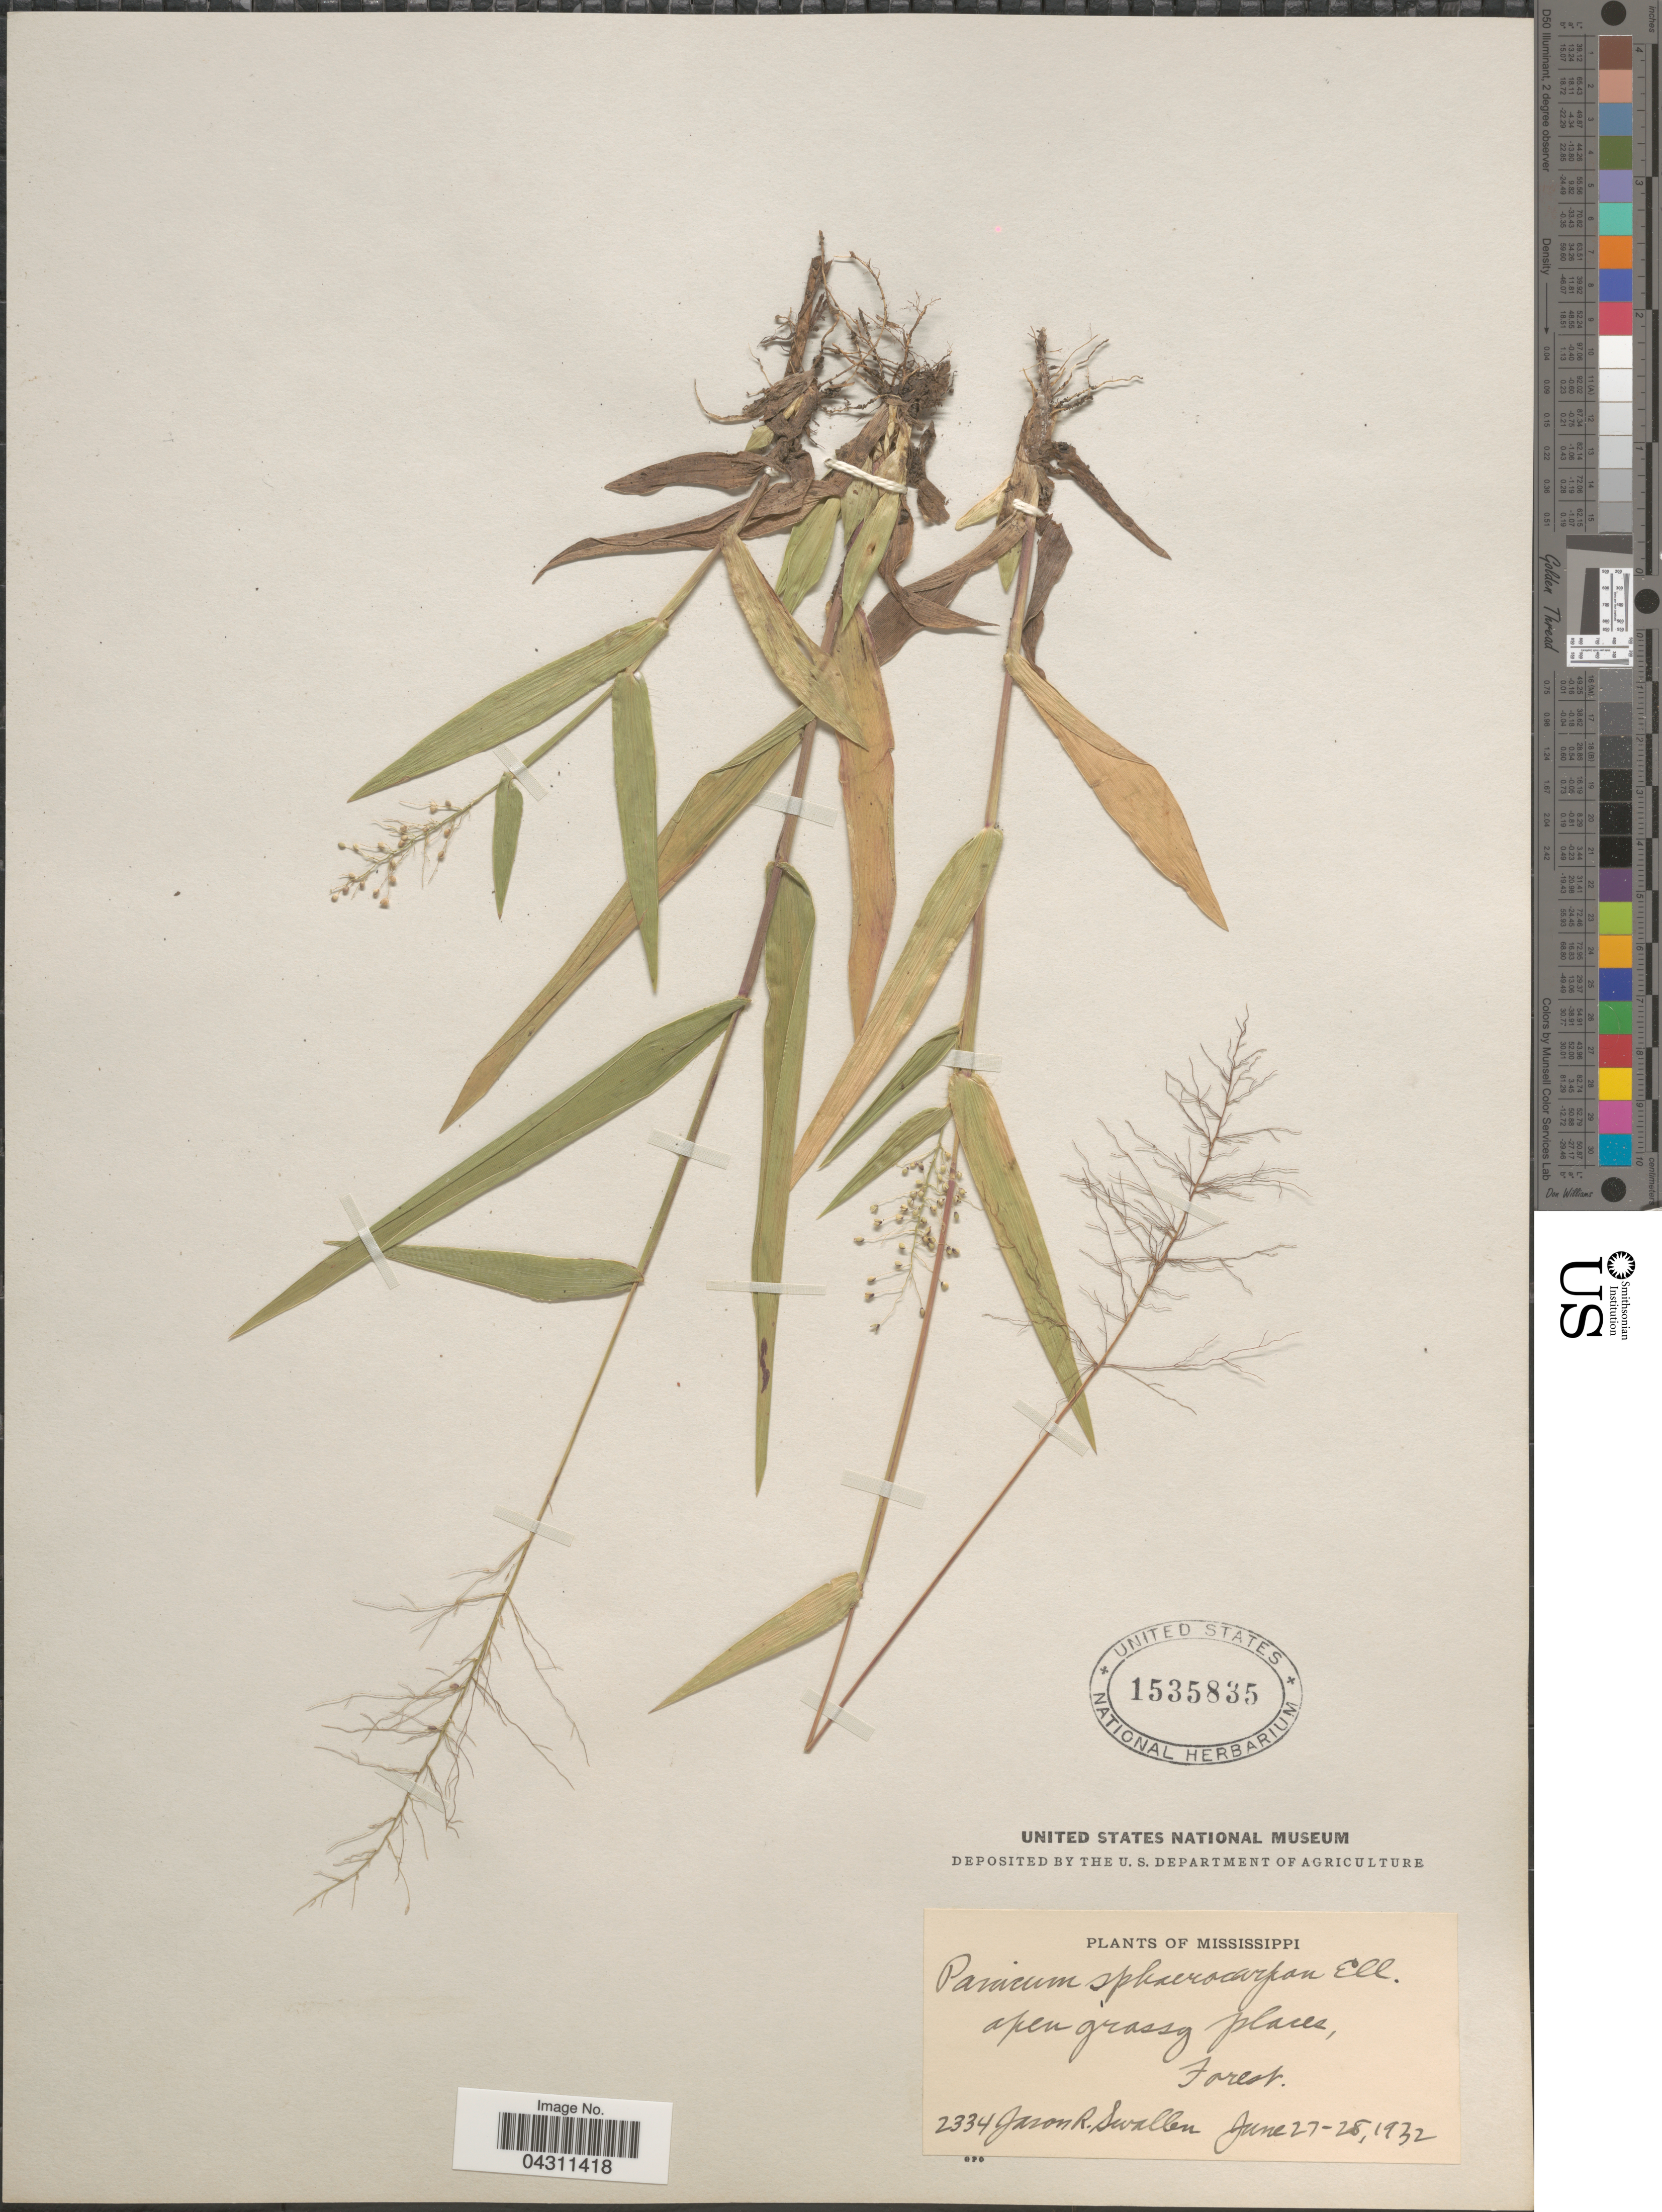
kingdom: Plantae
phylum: Tracheophyta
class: Liliopsida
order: Poales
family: Poaceae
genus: Dichanthelium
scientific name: Dichanthelium sphaerocarpon var. sphaerocarpon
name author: (Elliott) Gould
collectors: J. R. Swallen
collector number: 2334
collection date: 1932-06-27/1932-06-28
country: United States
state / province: Mississippi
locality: Open grassy places, Forest.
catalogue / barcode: US 1535835